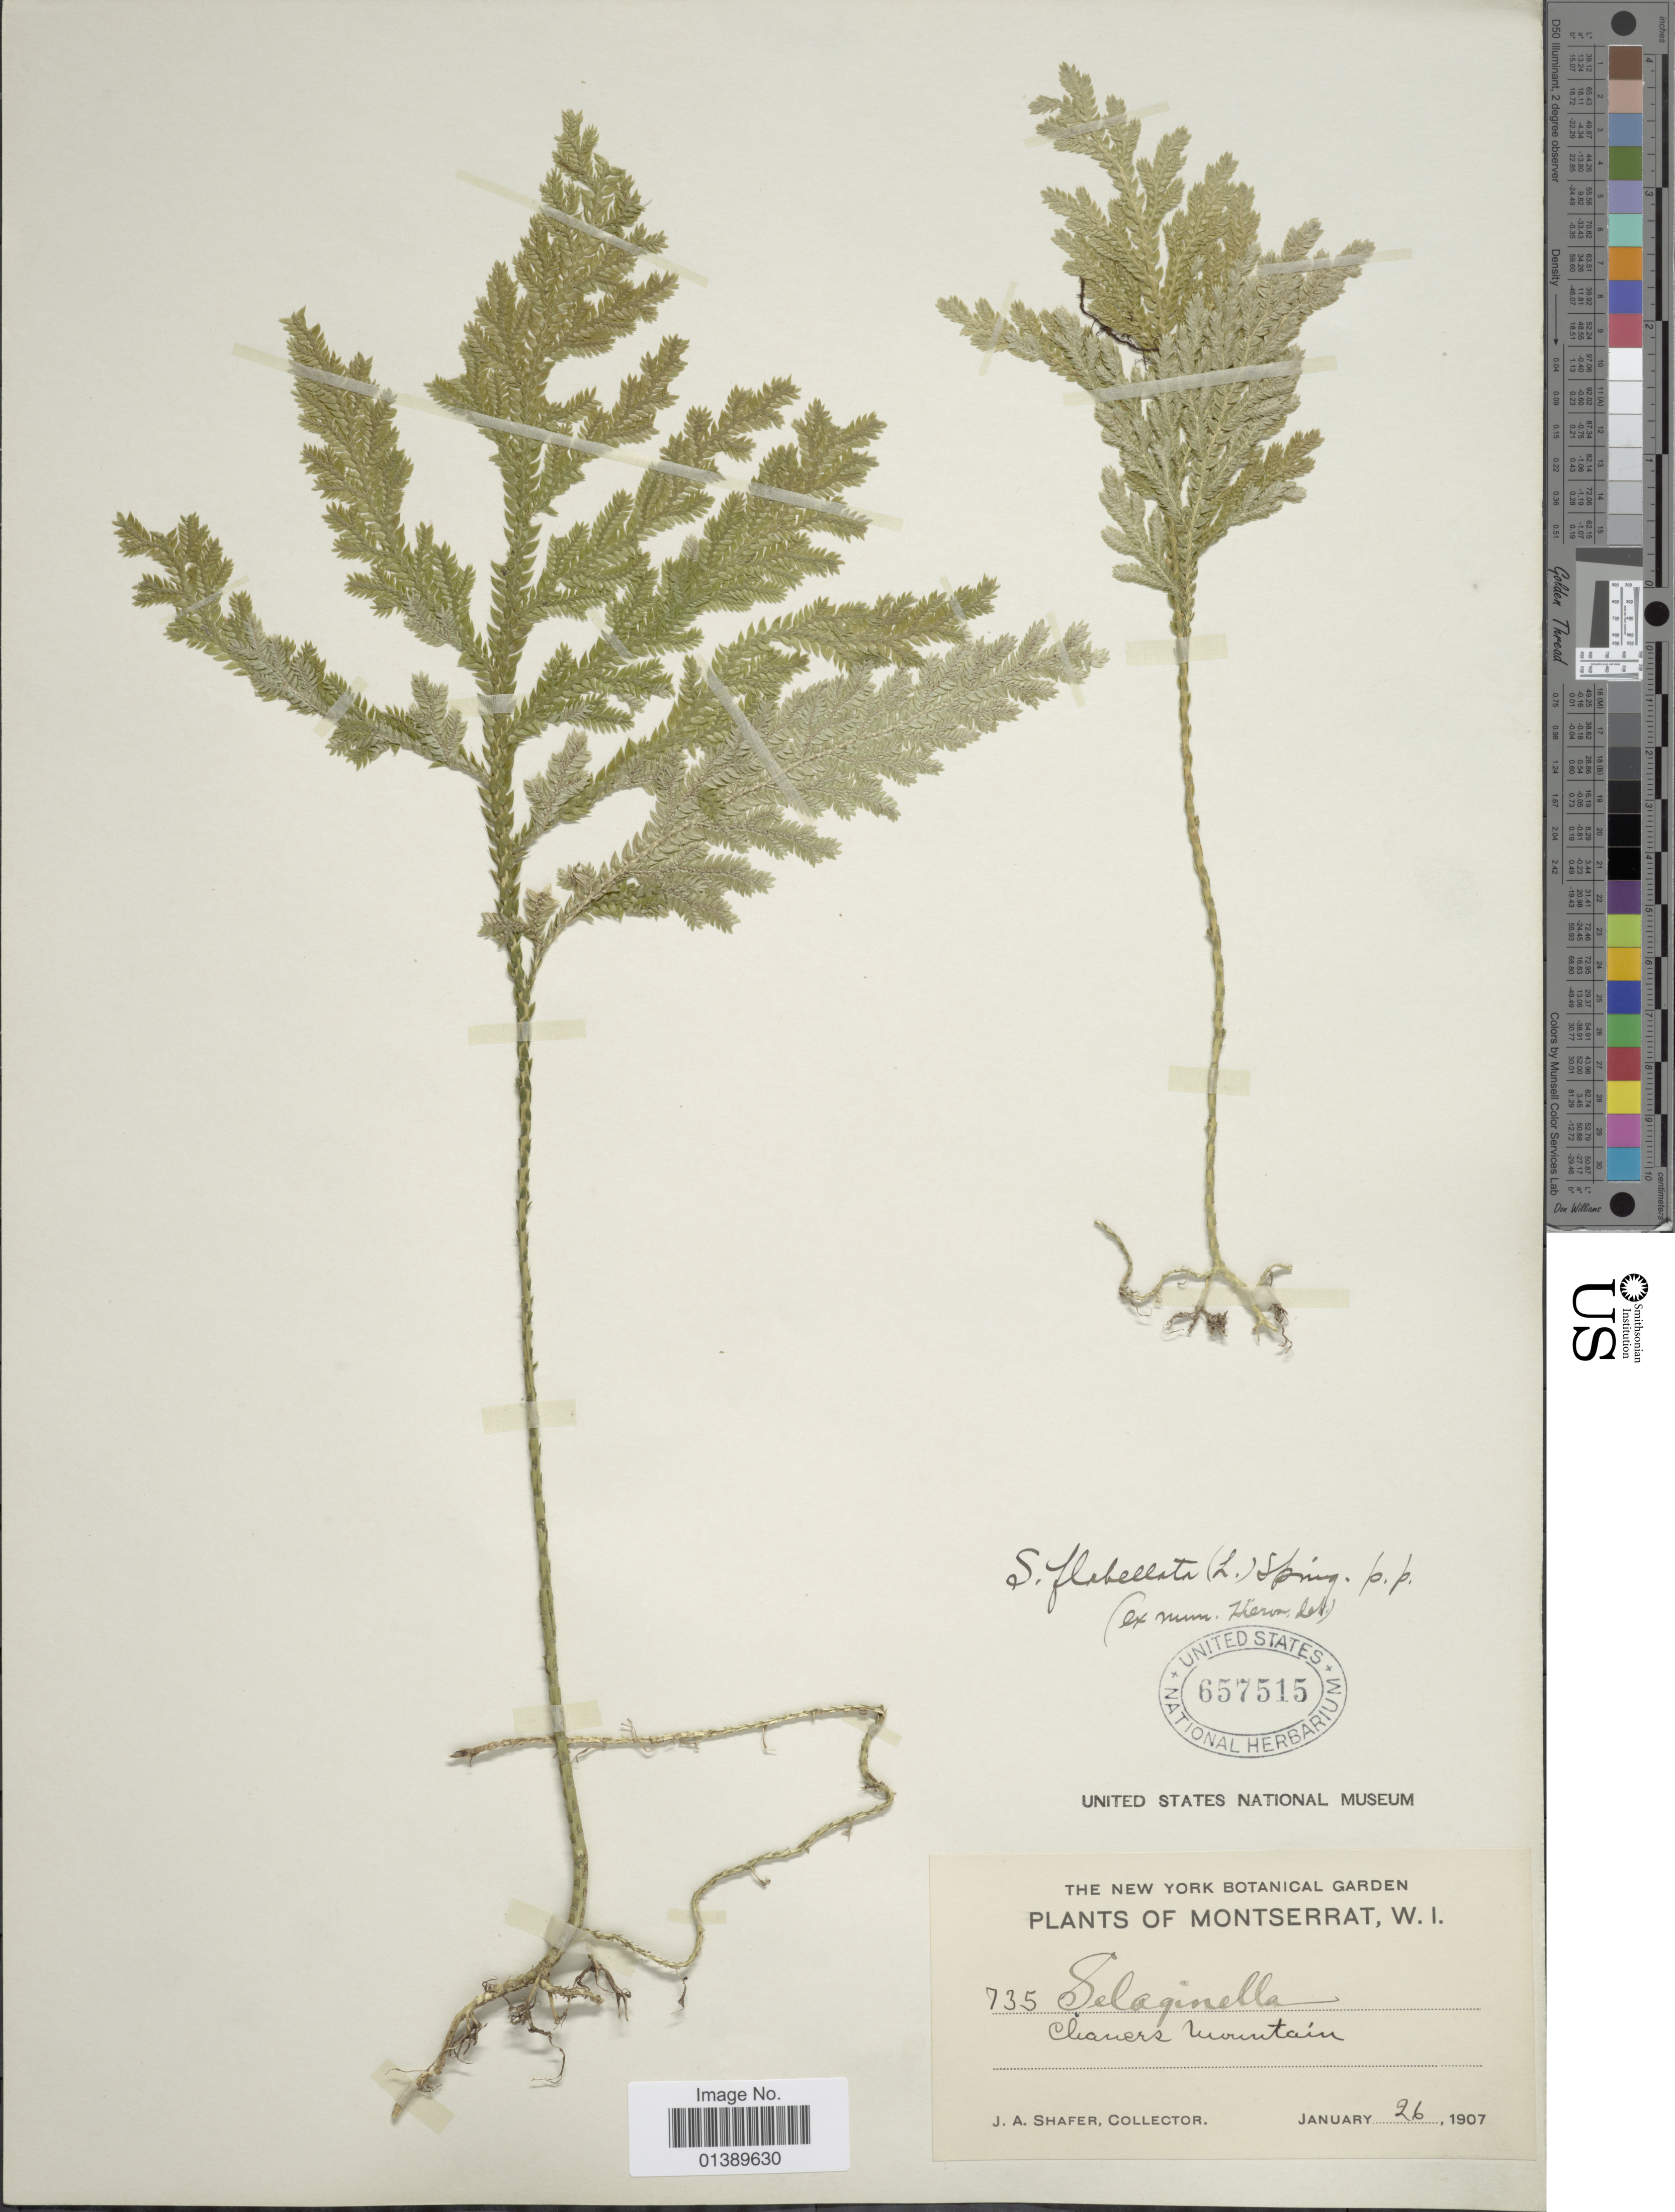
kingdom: Plantae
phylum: Tracheophyta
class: Lycopodiopsida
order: Selaginellales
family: Selaginellaceae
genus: Selaginella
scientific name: Selaginella flabellata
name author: L.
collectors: J. A. Shafer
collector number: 735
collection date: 1907-01-26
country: Montserrat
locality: Chances mountain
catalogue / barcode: US 657515